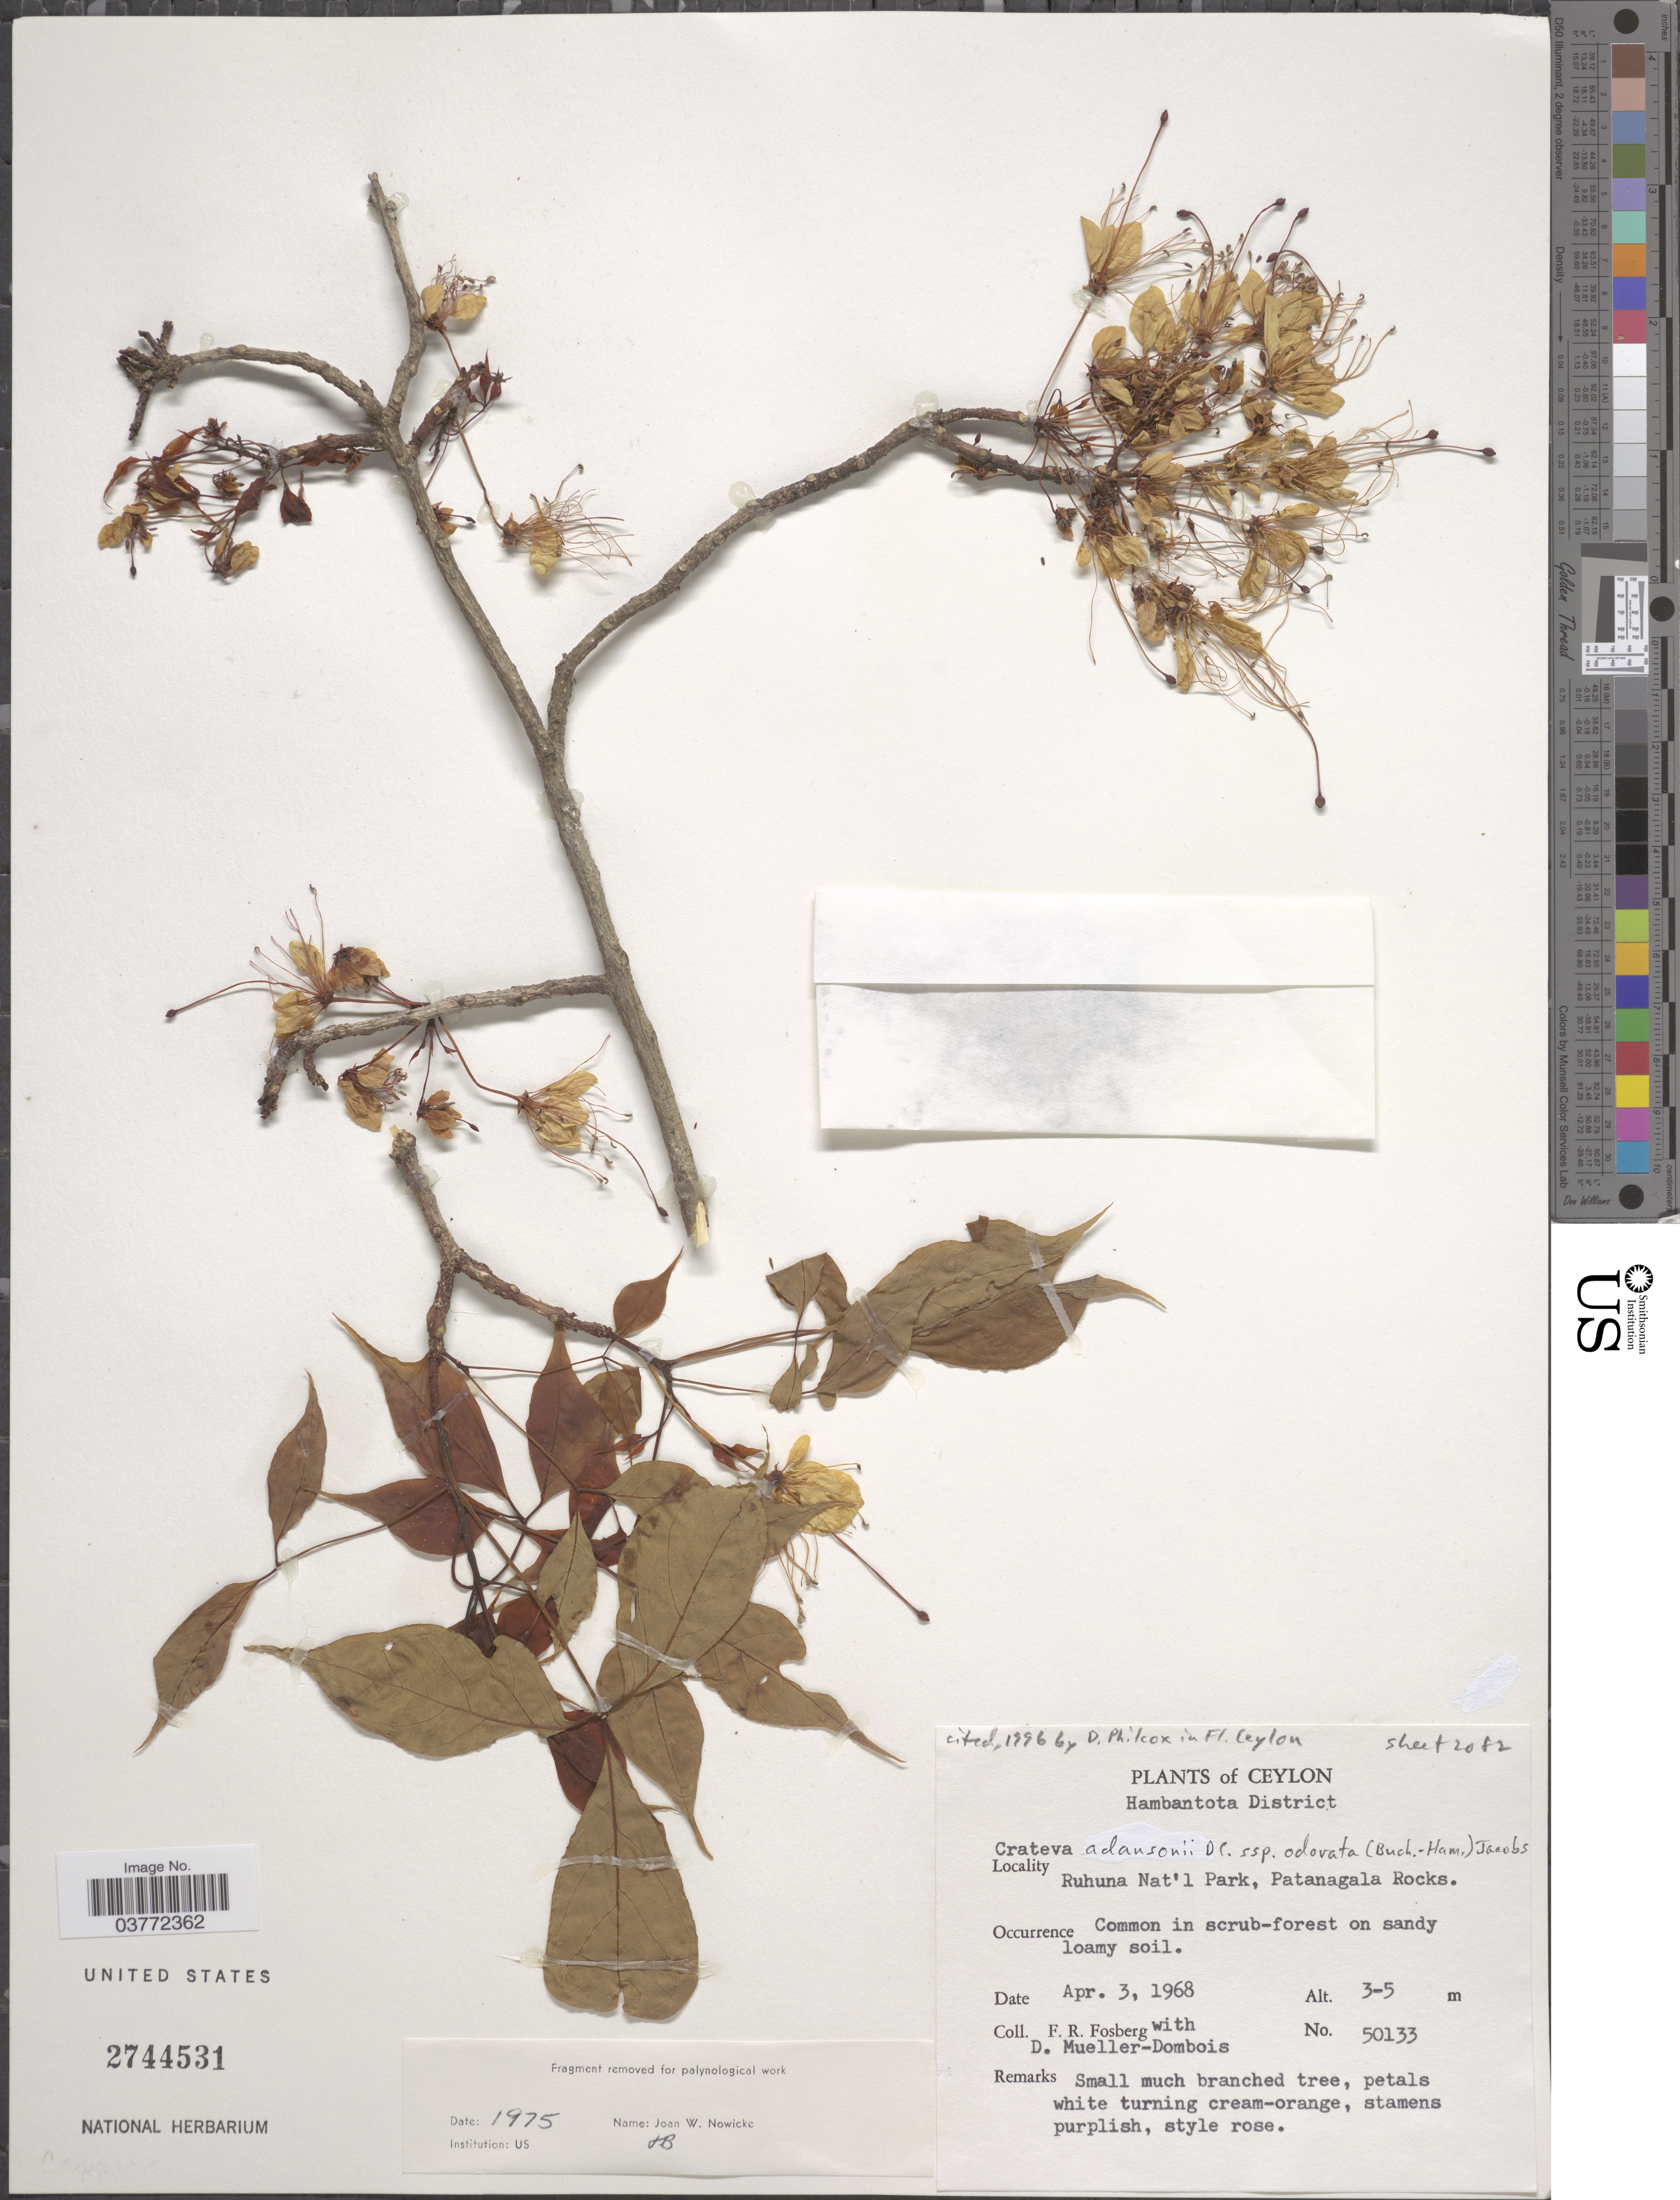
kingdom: Plantae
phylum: Tracheophyta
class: Magnoliopsida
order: Brassicales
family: Capparaceae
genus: Crateva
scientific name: Crateva adansonii subsp. odora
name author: (Buch.-Ham.) Jacobs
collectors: F. R. Fosberg & D. Mueller-Dombois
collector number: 50133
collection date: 1968-04-03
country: Sri Lanka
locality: Ceylon. Hambantota District. Ruhuna Nat'l Park, Patanagala Rocks.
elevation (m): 3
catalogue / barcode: US 2744531